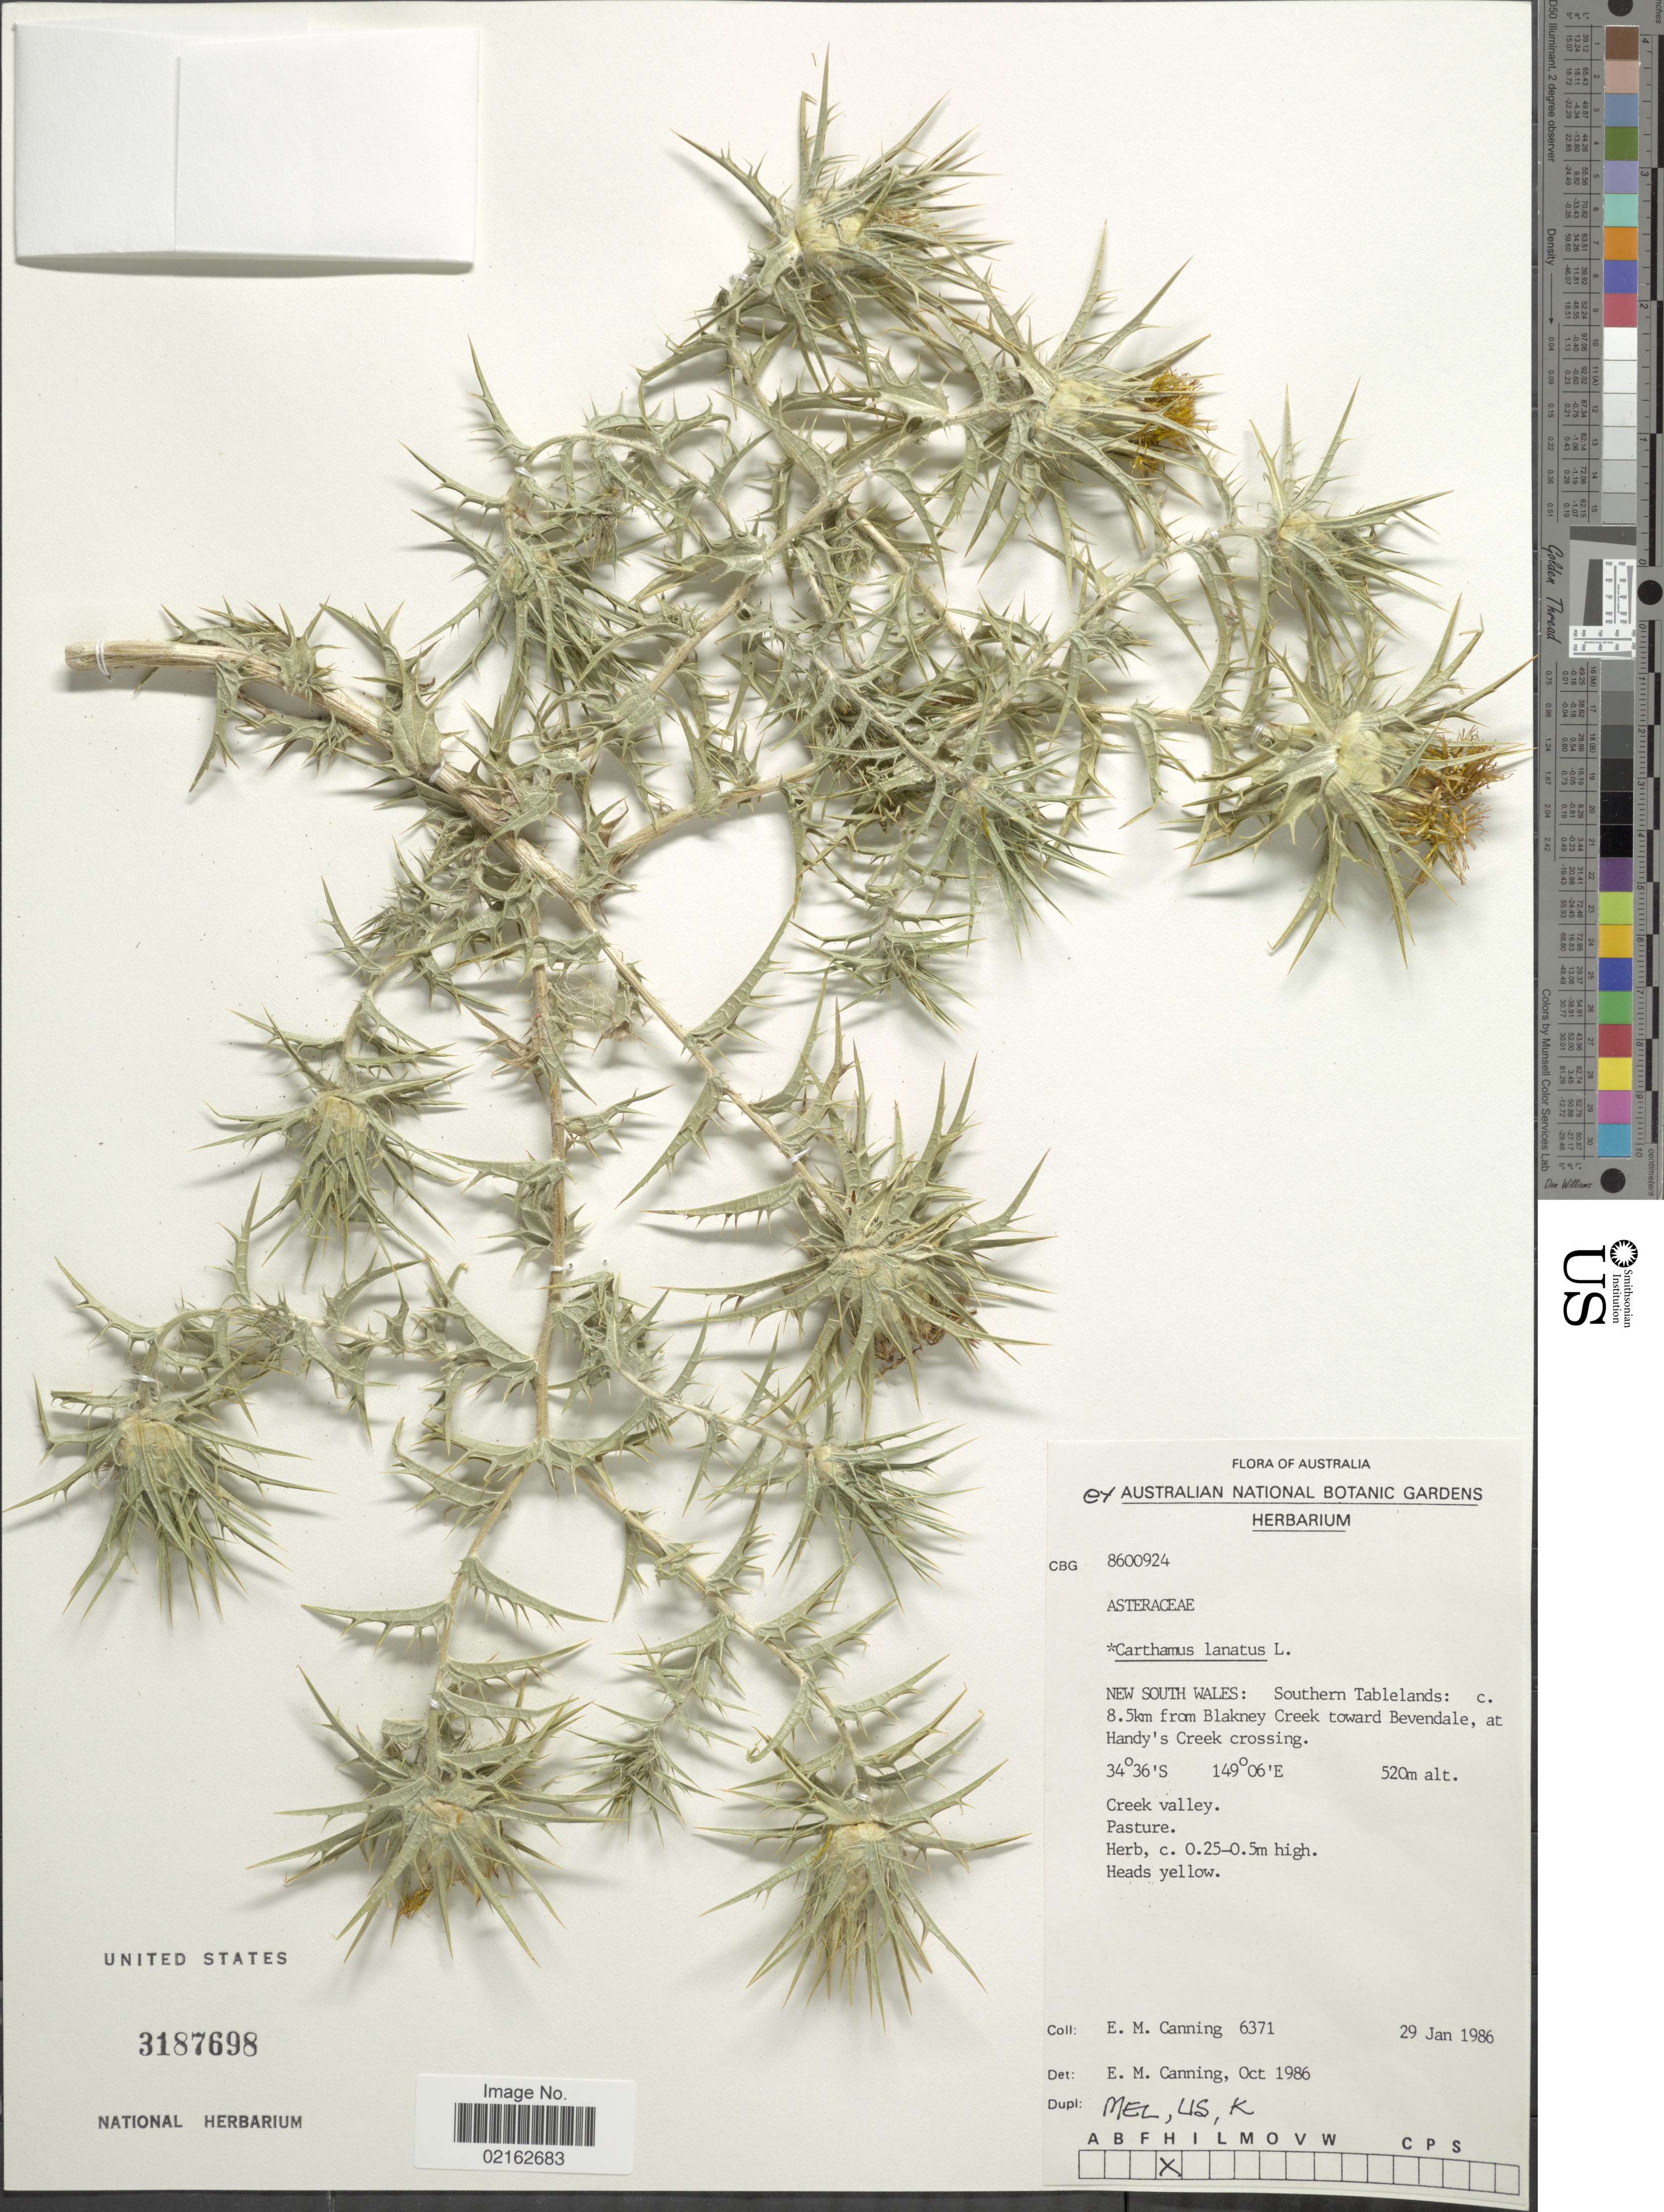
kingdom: Plantae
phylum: Tracheophyta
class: Magnoliopsida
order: Asterales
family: Asteraceae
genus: Carthamus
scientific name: Carthamus lanatus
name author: L.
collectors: E. Canning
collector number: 6371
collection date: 1986-01-29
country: Australia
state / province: New South Wales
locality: Southern Tablelands, c. 8.5 km from Blakney Creek toward Bevendale, at Handy's Creek crossing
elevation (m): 520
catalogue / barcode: US 3187698